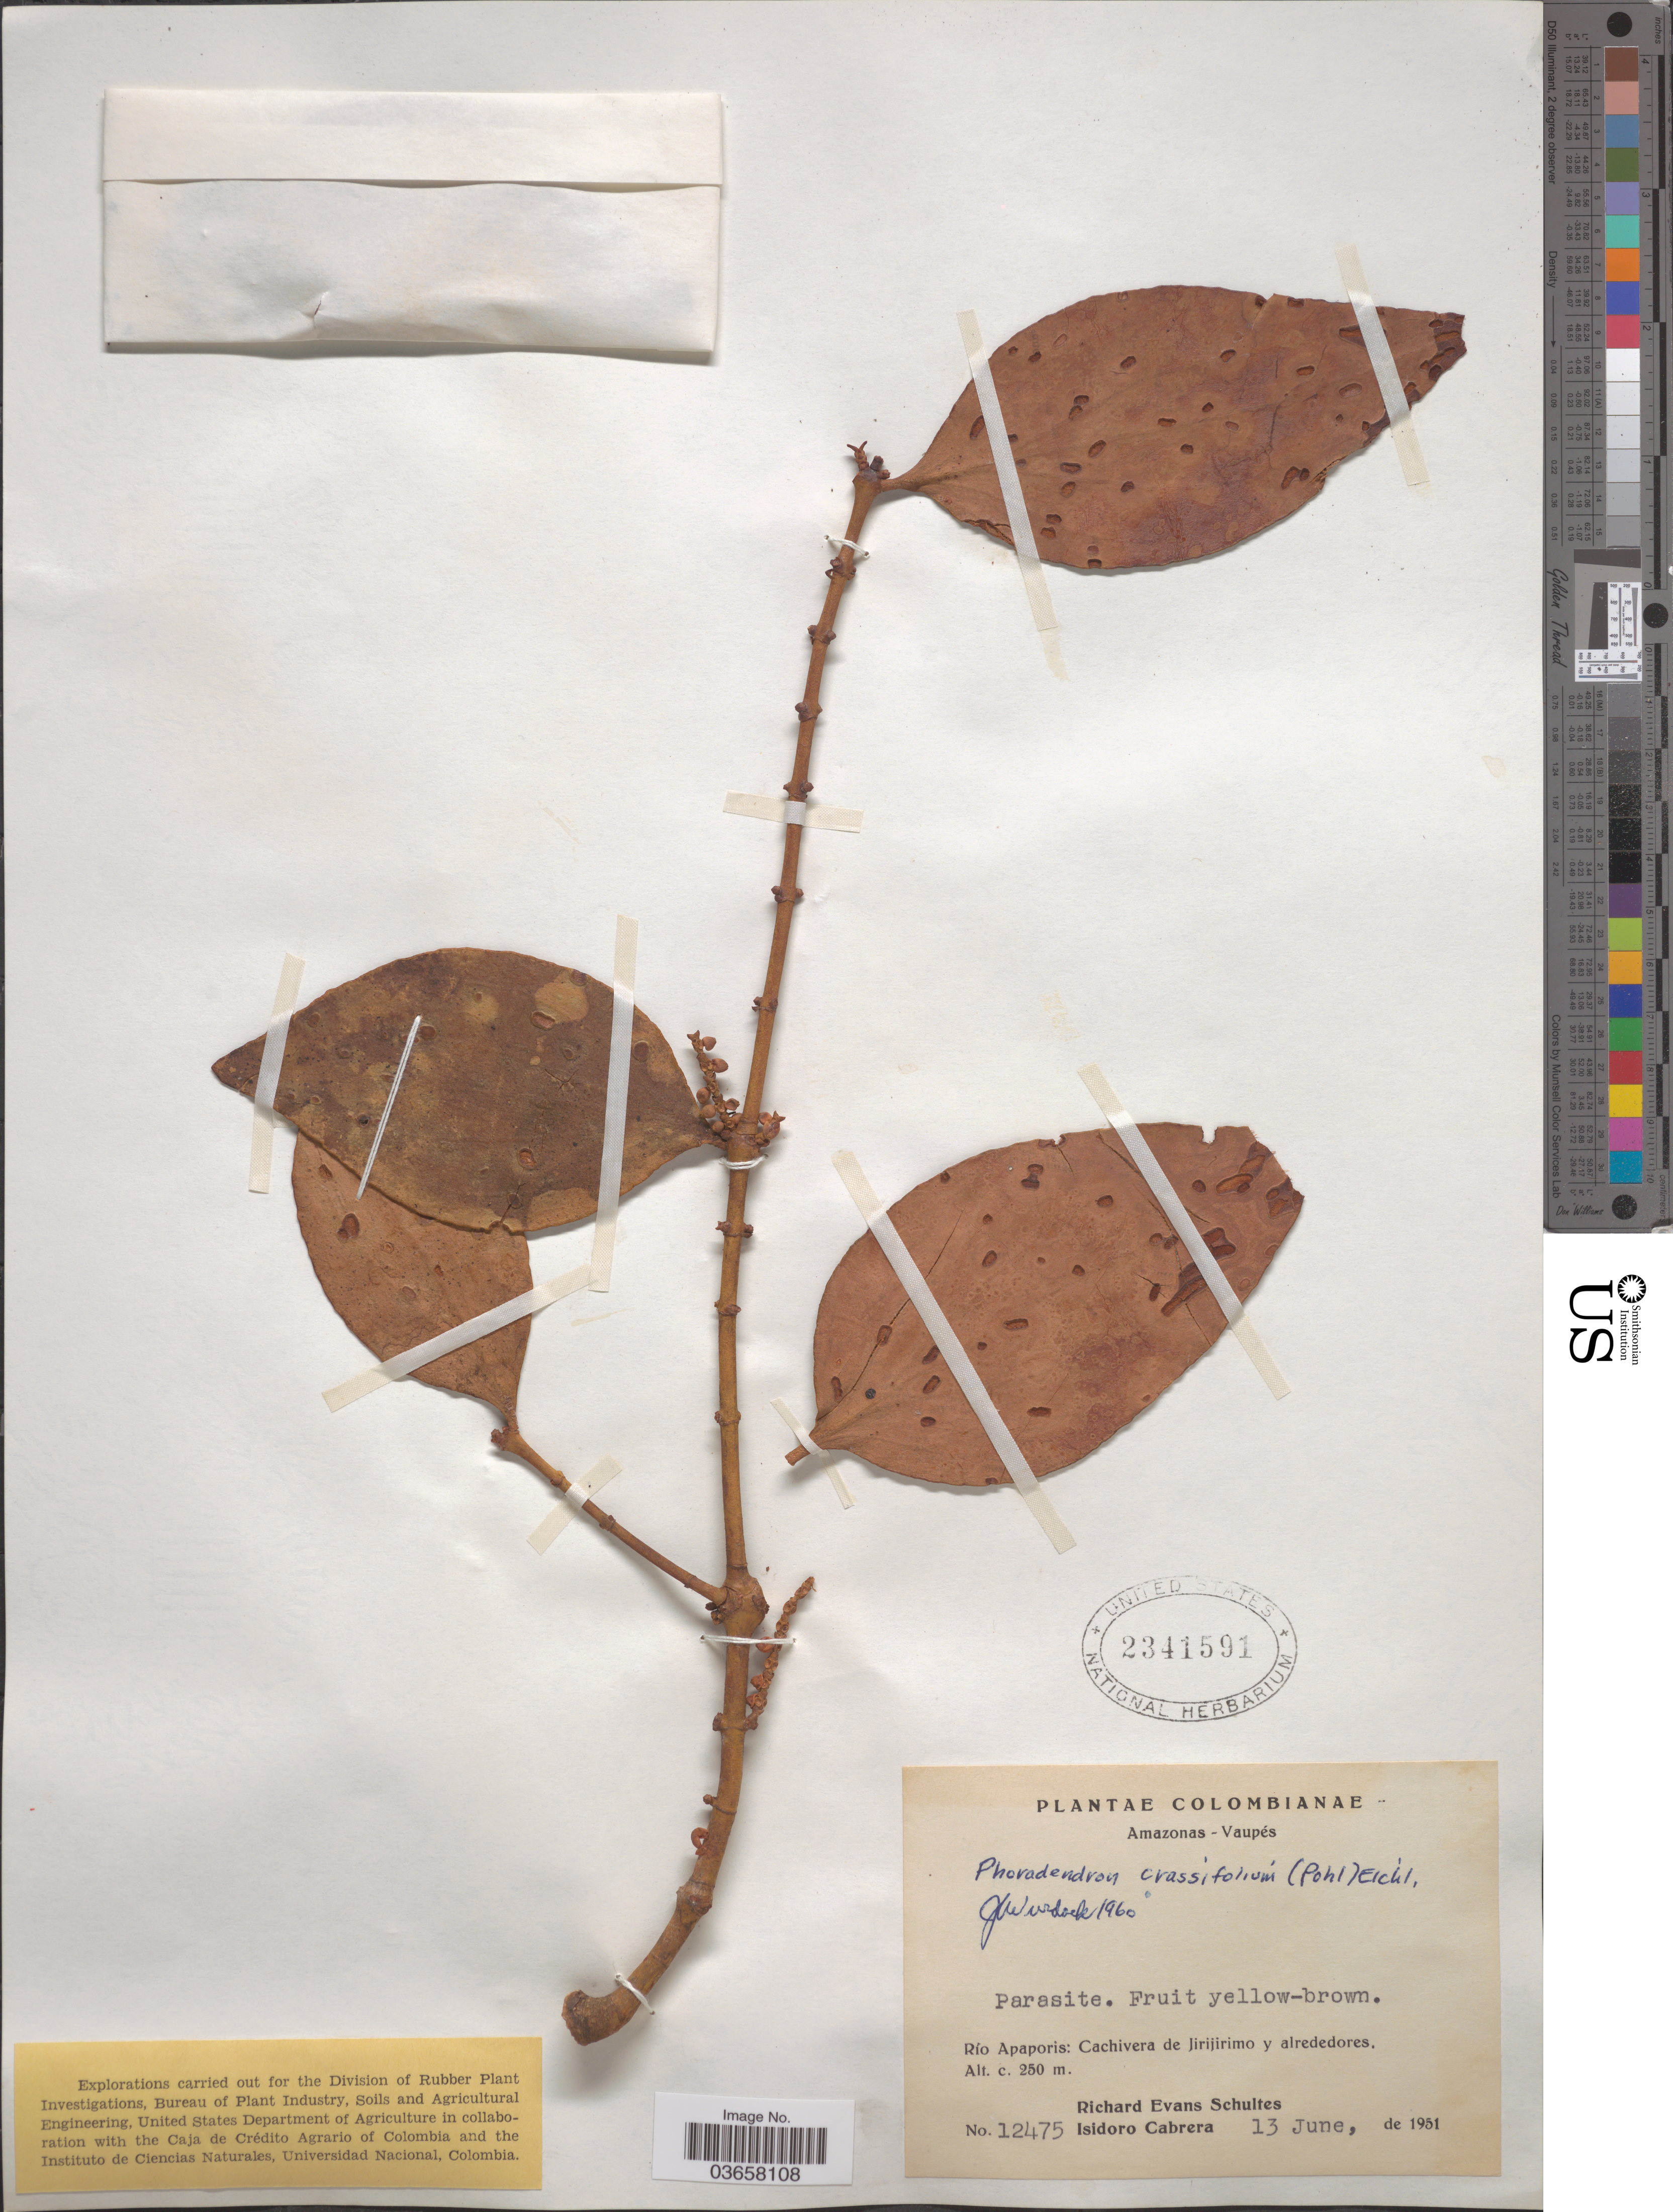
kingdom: Plantae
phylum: Tracheophyta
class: Magnoliopsida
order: Santalales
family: Viscaceae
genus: Phoradendron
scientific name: Phoradendron crassifolium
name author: (Pohl ex DC.) Eichler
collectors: R. E. Schultes & I. Cabrera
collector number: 12475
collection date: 1951-06-13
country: Colombia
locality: Amazonas-Vaupés. Río Apaporis: Cachivera de Jirijirimo y alrededores.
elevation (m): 250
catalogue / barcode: US 2341591